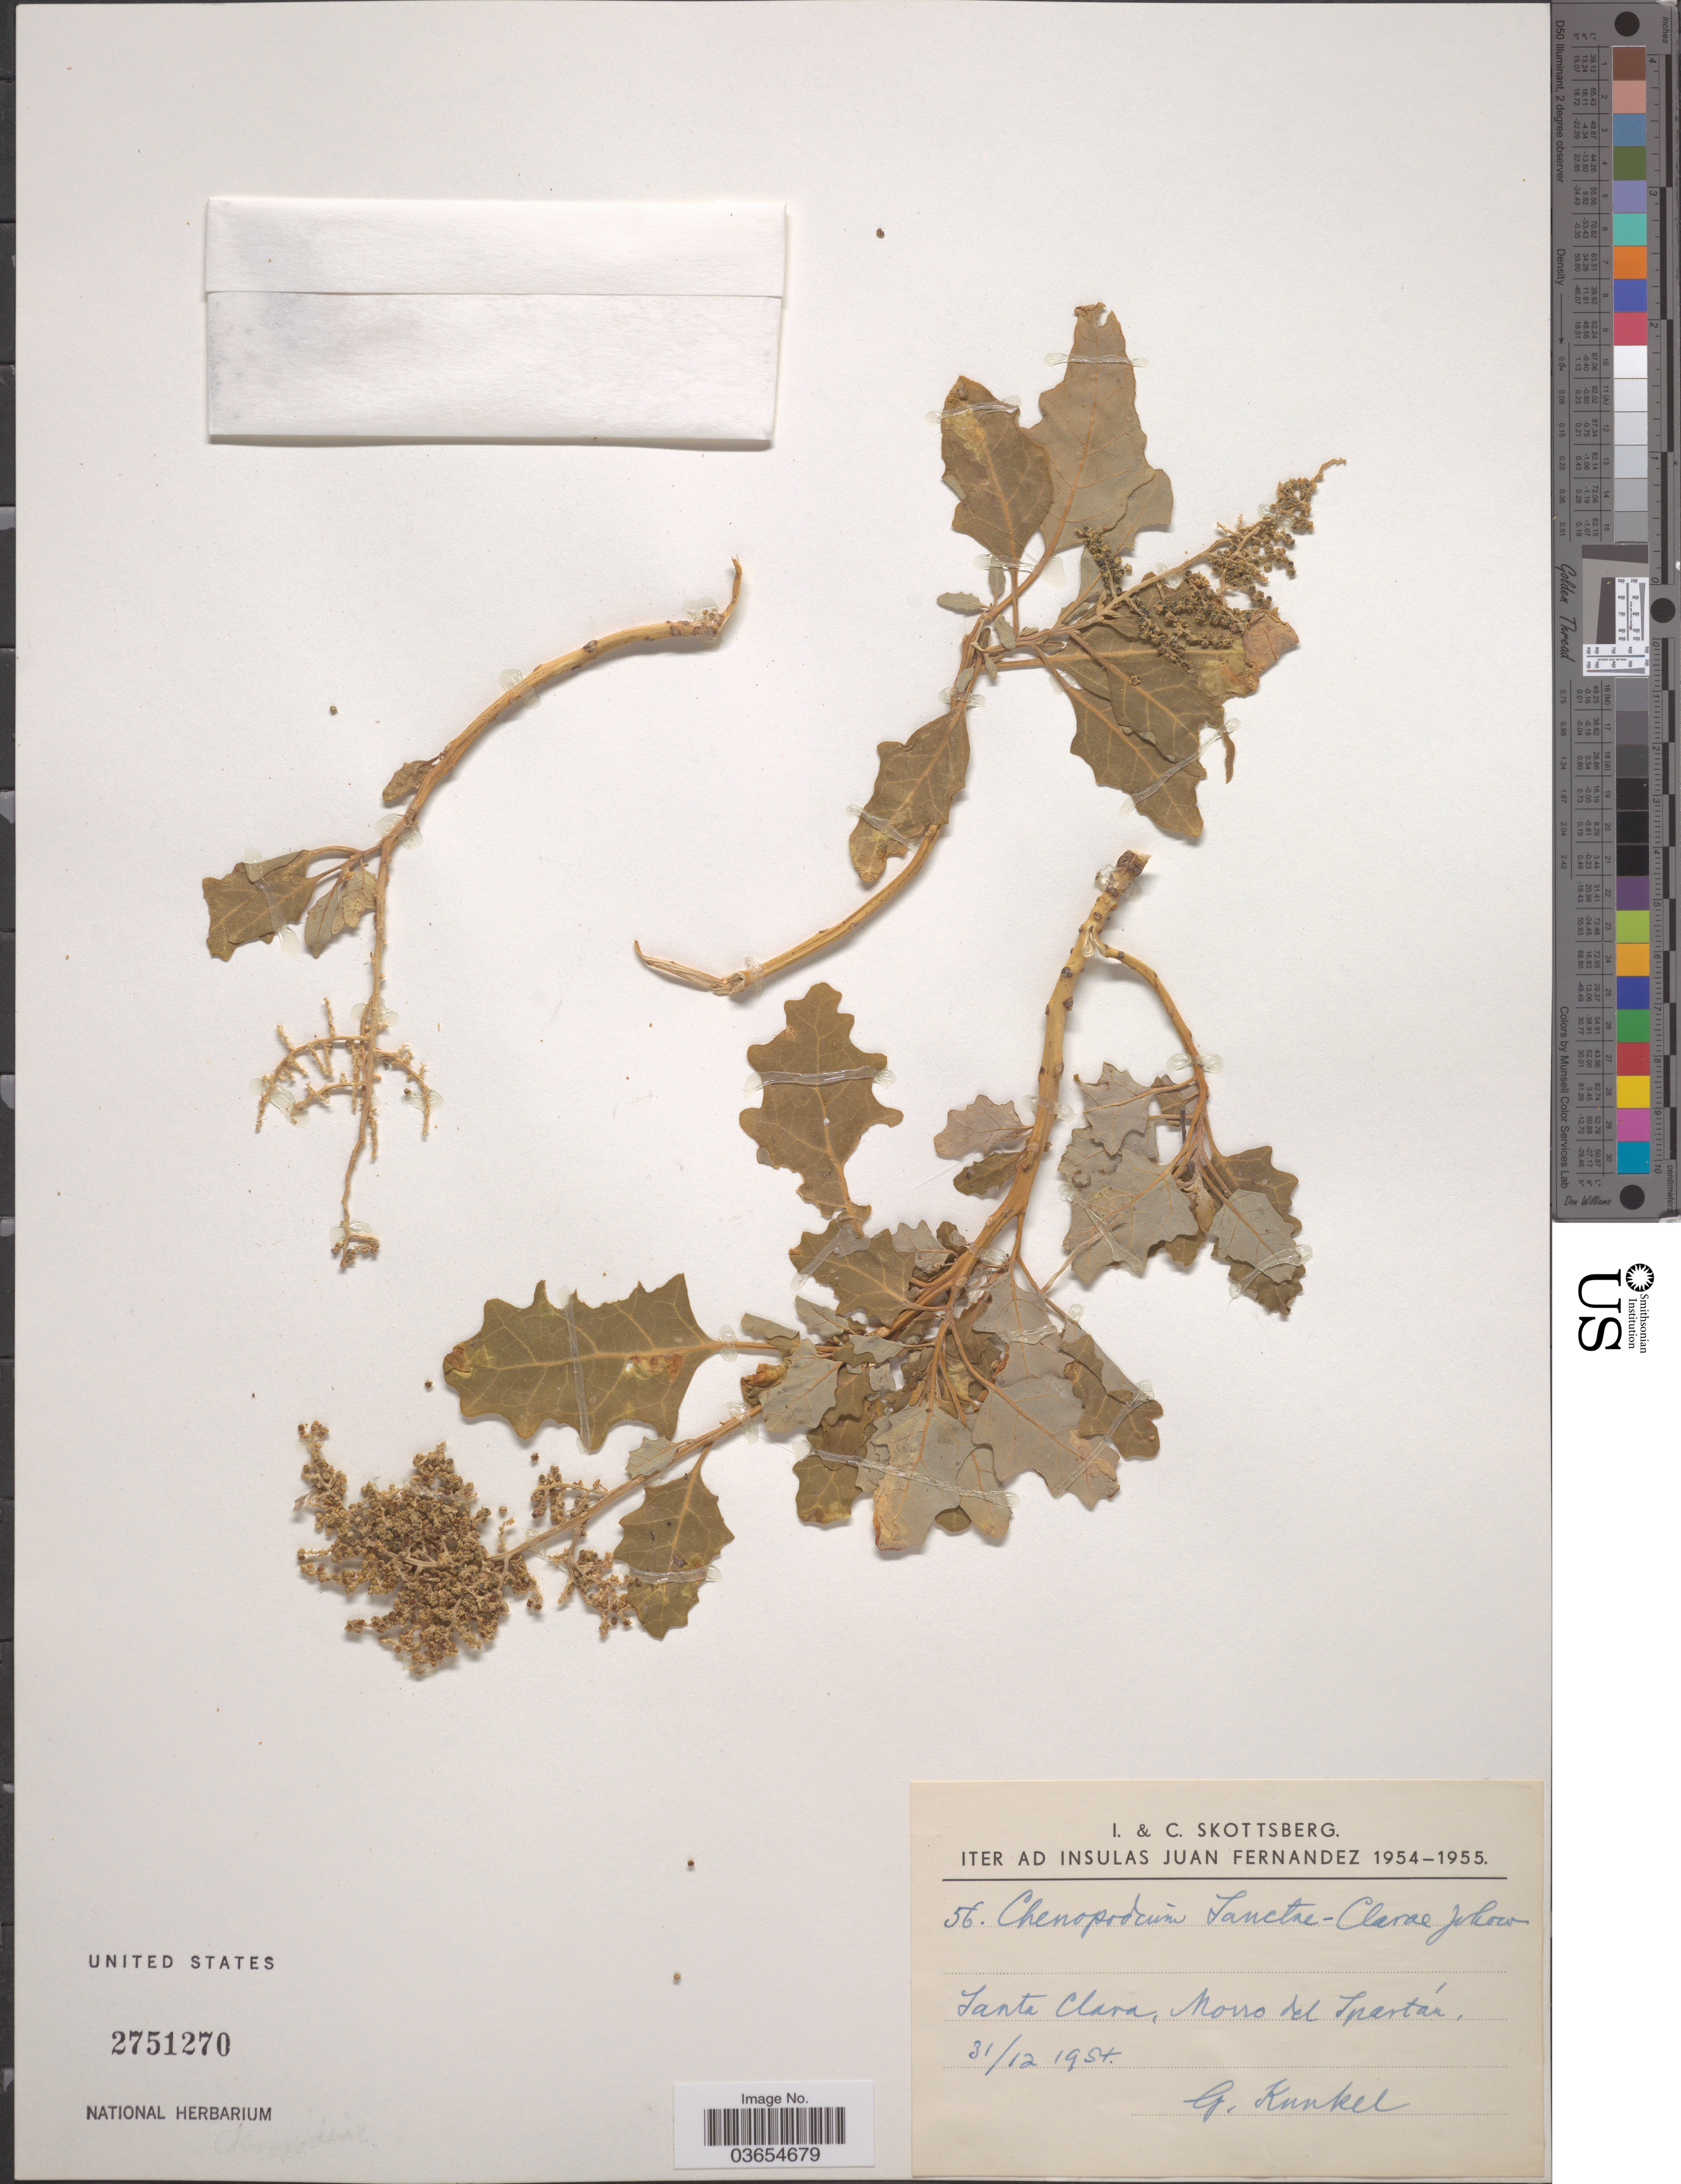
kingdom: Plantae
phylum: Tracheophyta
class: Magnoliopsida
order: Caryophyllales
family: Amaranthaceae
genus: Chenopodium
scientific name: Chenopodium sanctae-clarae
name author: Johow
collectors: G. Kunkel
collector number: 56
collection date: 1954-12-31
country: Chile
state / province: Valparaíso (V)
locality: Insulas Juan Fernandez. Santa Clara, Morro del Spartán.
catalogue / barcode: US 2751270